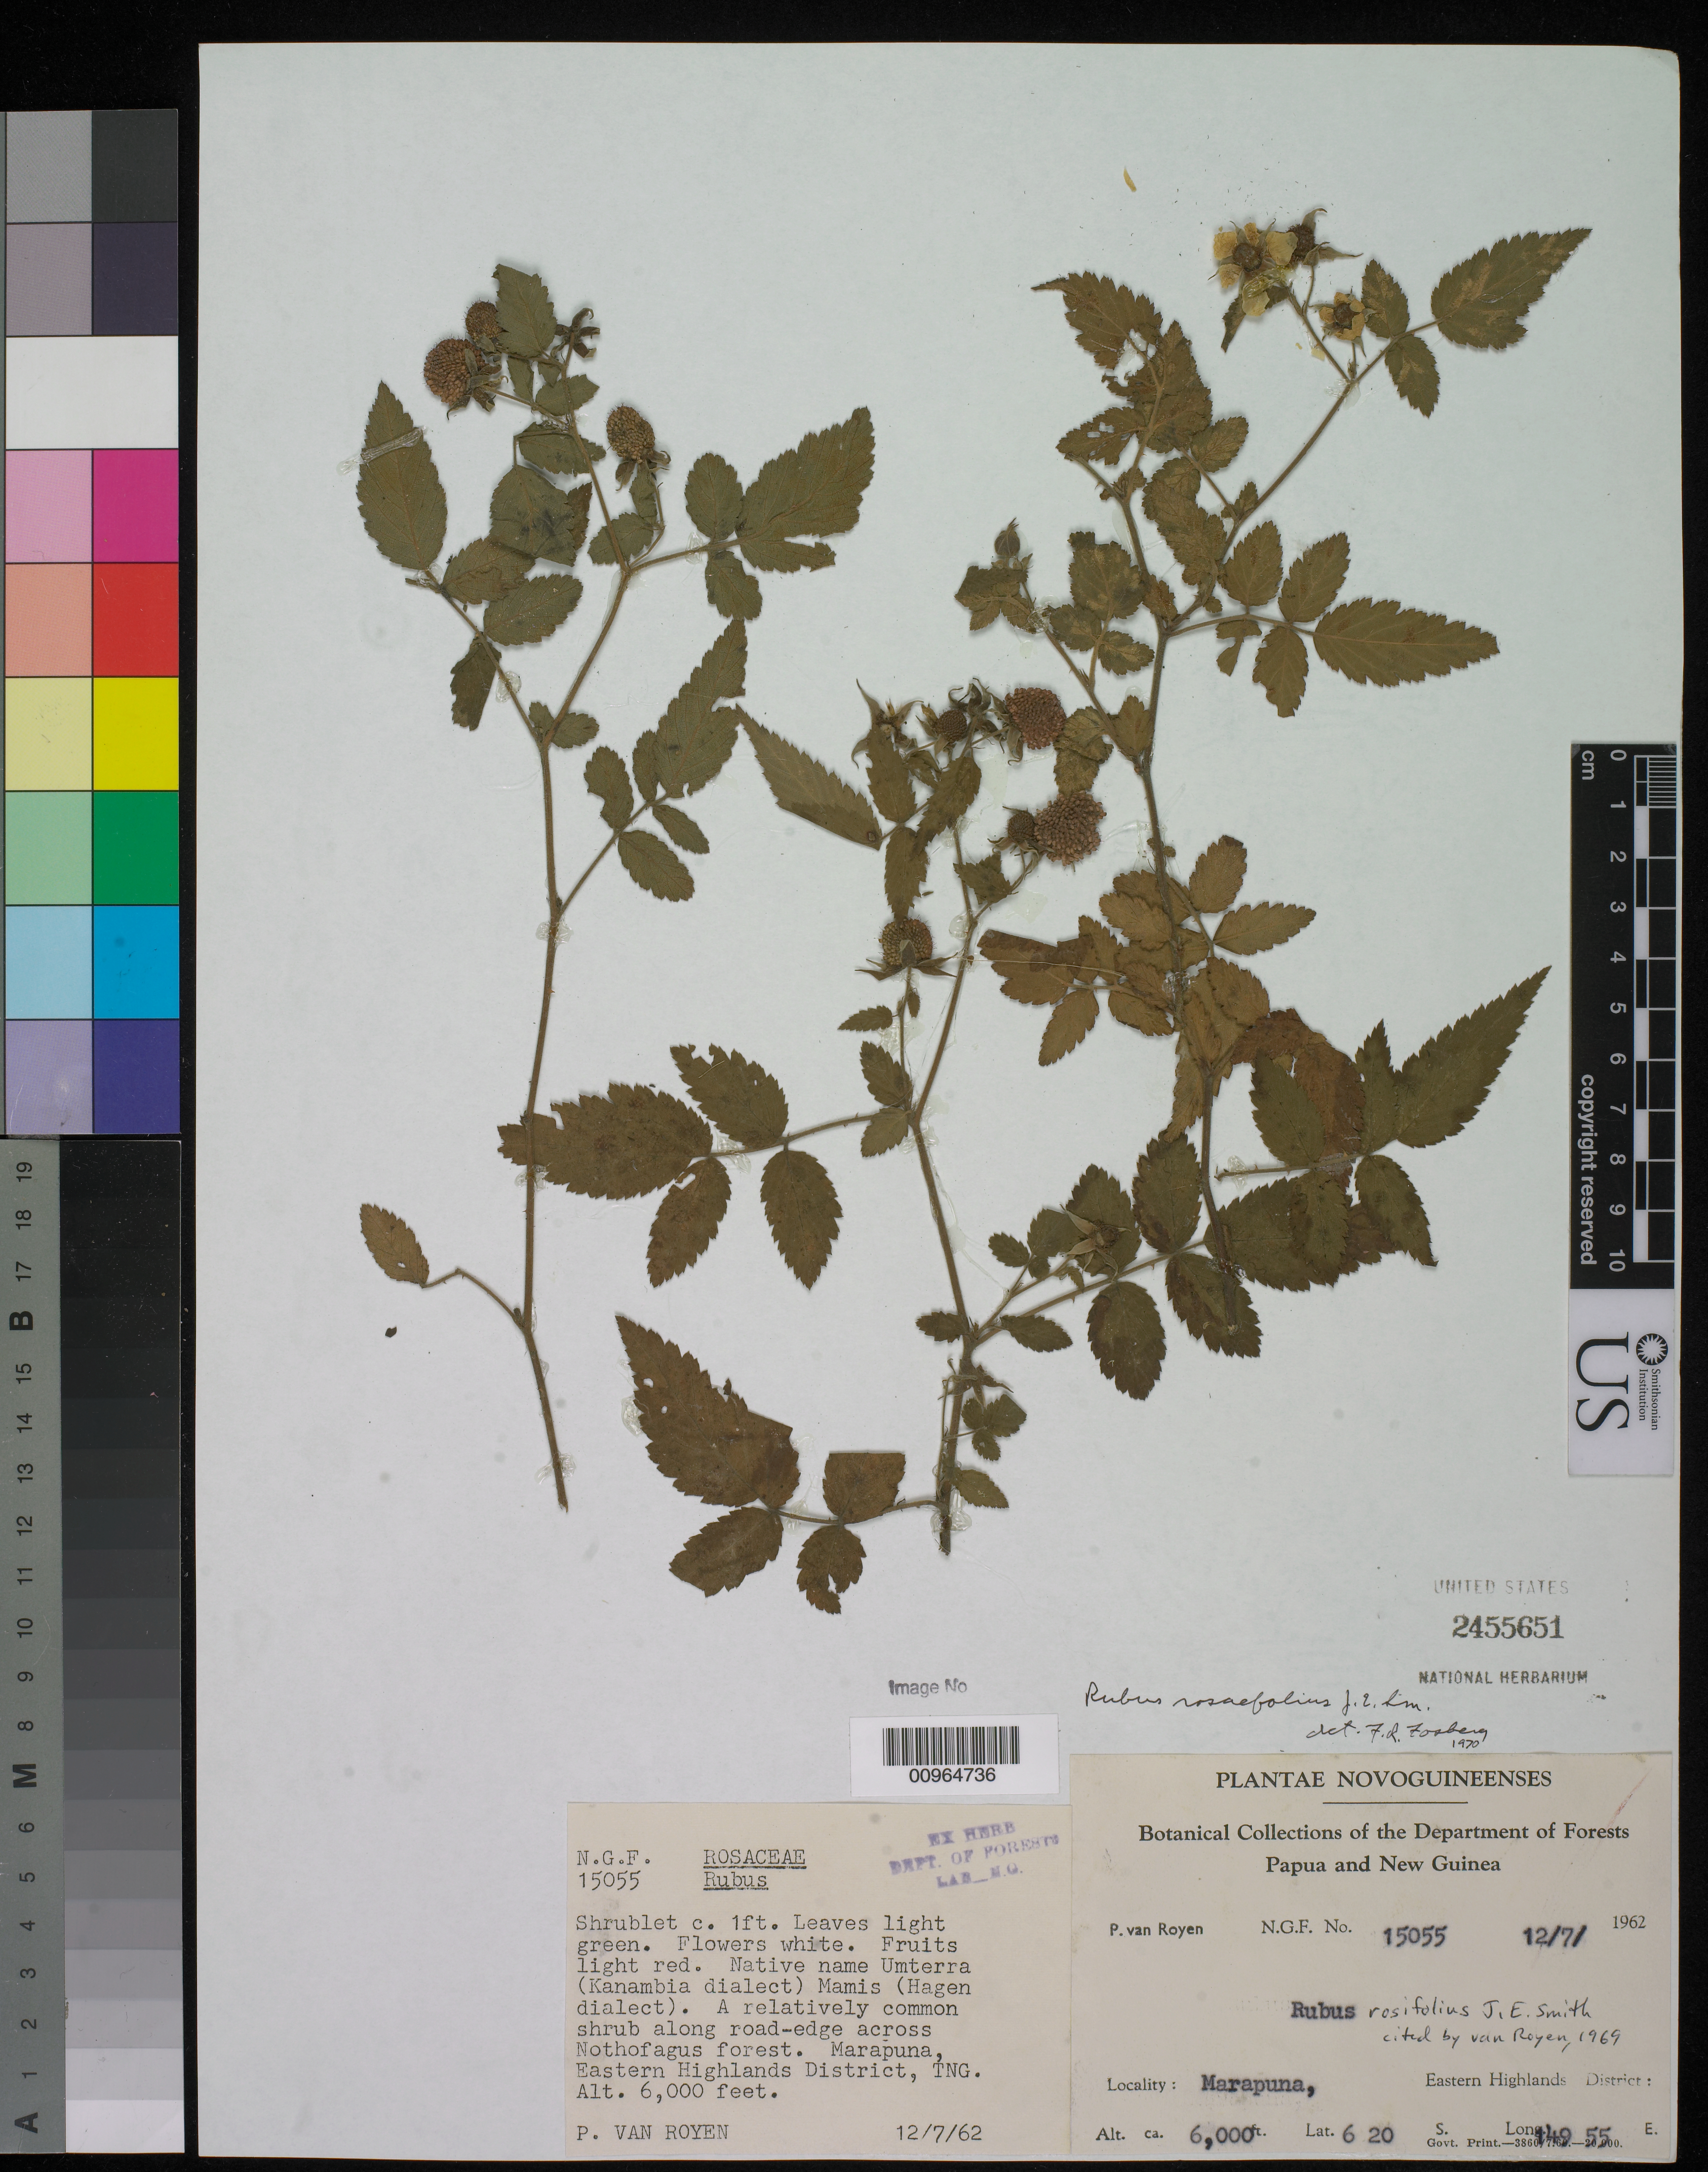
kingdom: Plantae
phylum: Tracheophyta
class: Magnoliopsida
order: Rosales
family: Rosaceae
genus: Rubus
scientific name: Rubus rosifolius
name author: Sm.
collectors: P. van Royen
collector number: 15055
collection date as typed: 12 Jul 1962 or 07 Dec 1962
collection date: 1962-07-12 or 1962-12-07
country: Papua New Guinea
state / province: Eastern Highlands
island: New Guinea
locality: Marapuna, Eastern Highlands, TNG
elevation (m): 1829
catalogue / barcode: US 2455651